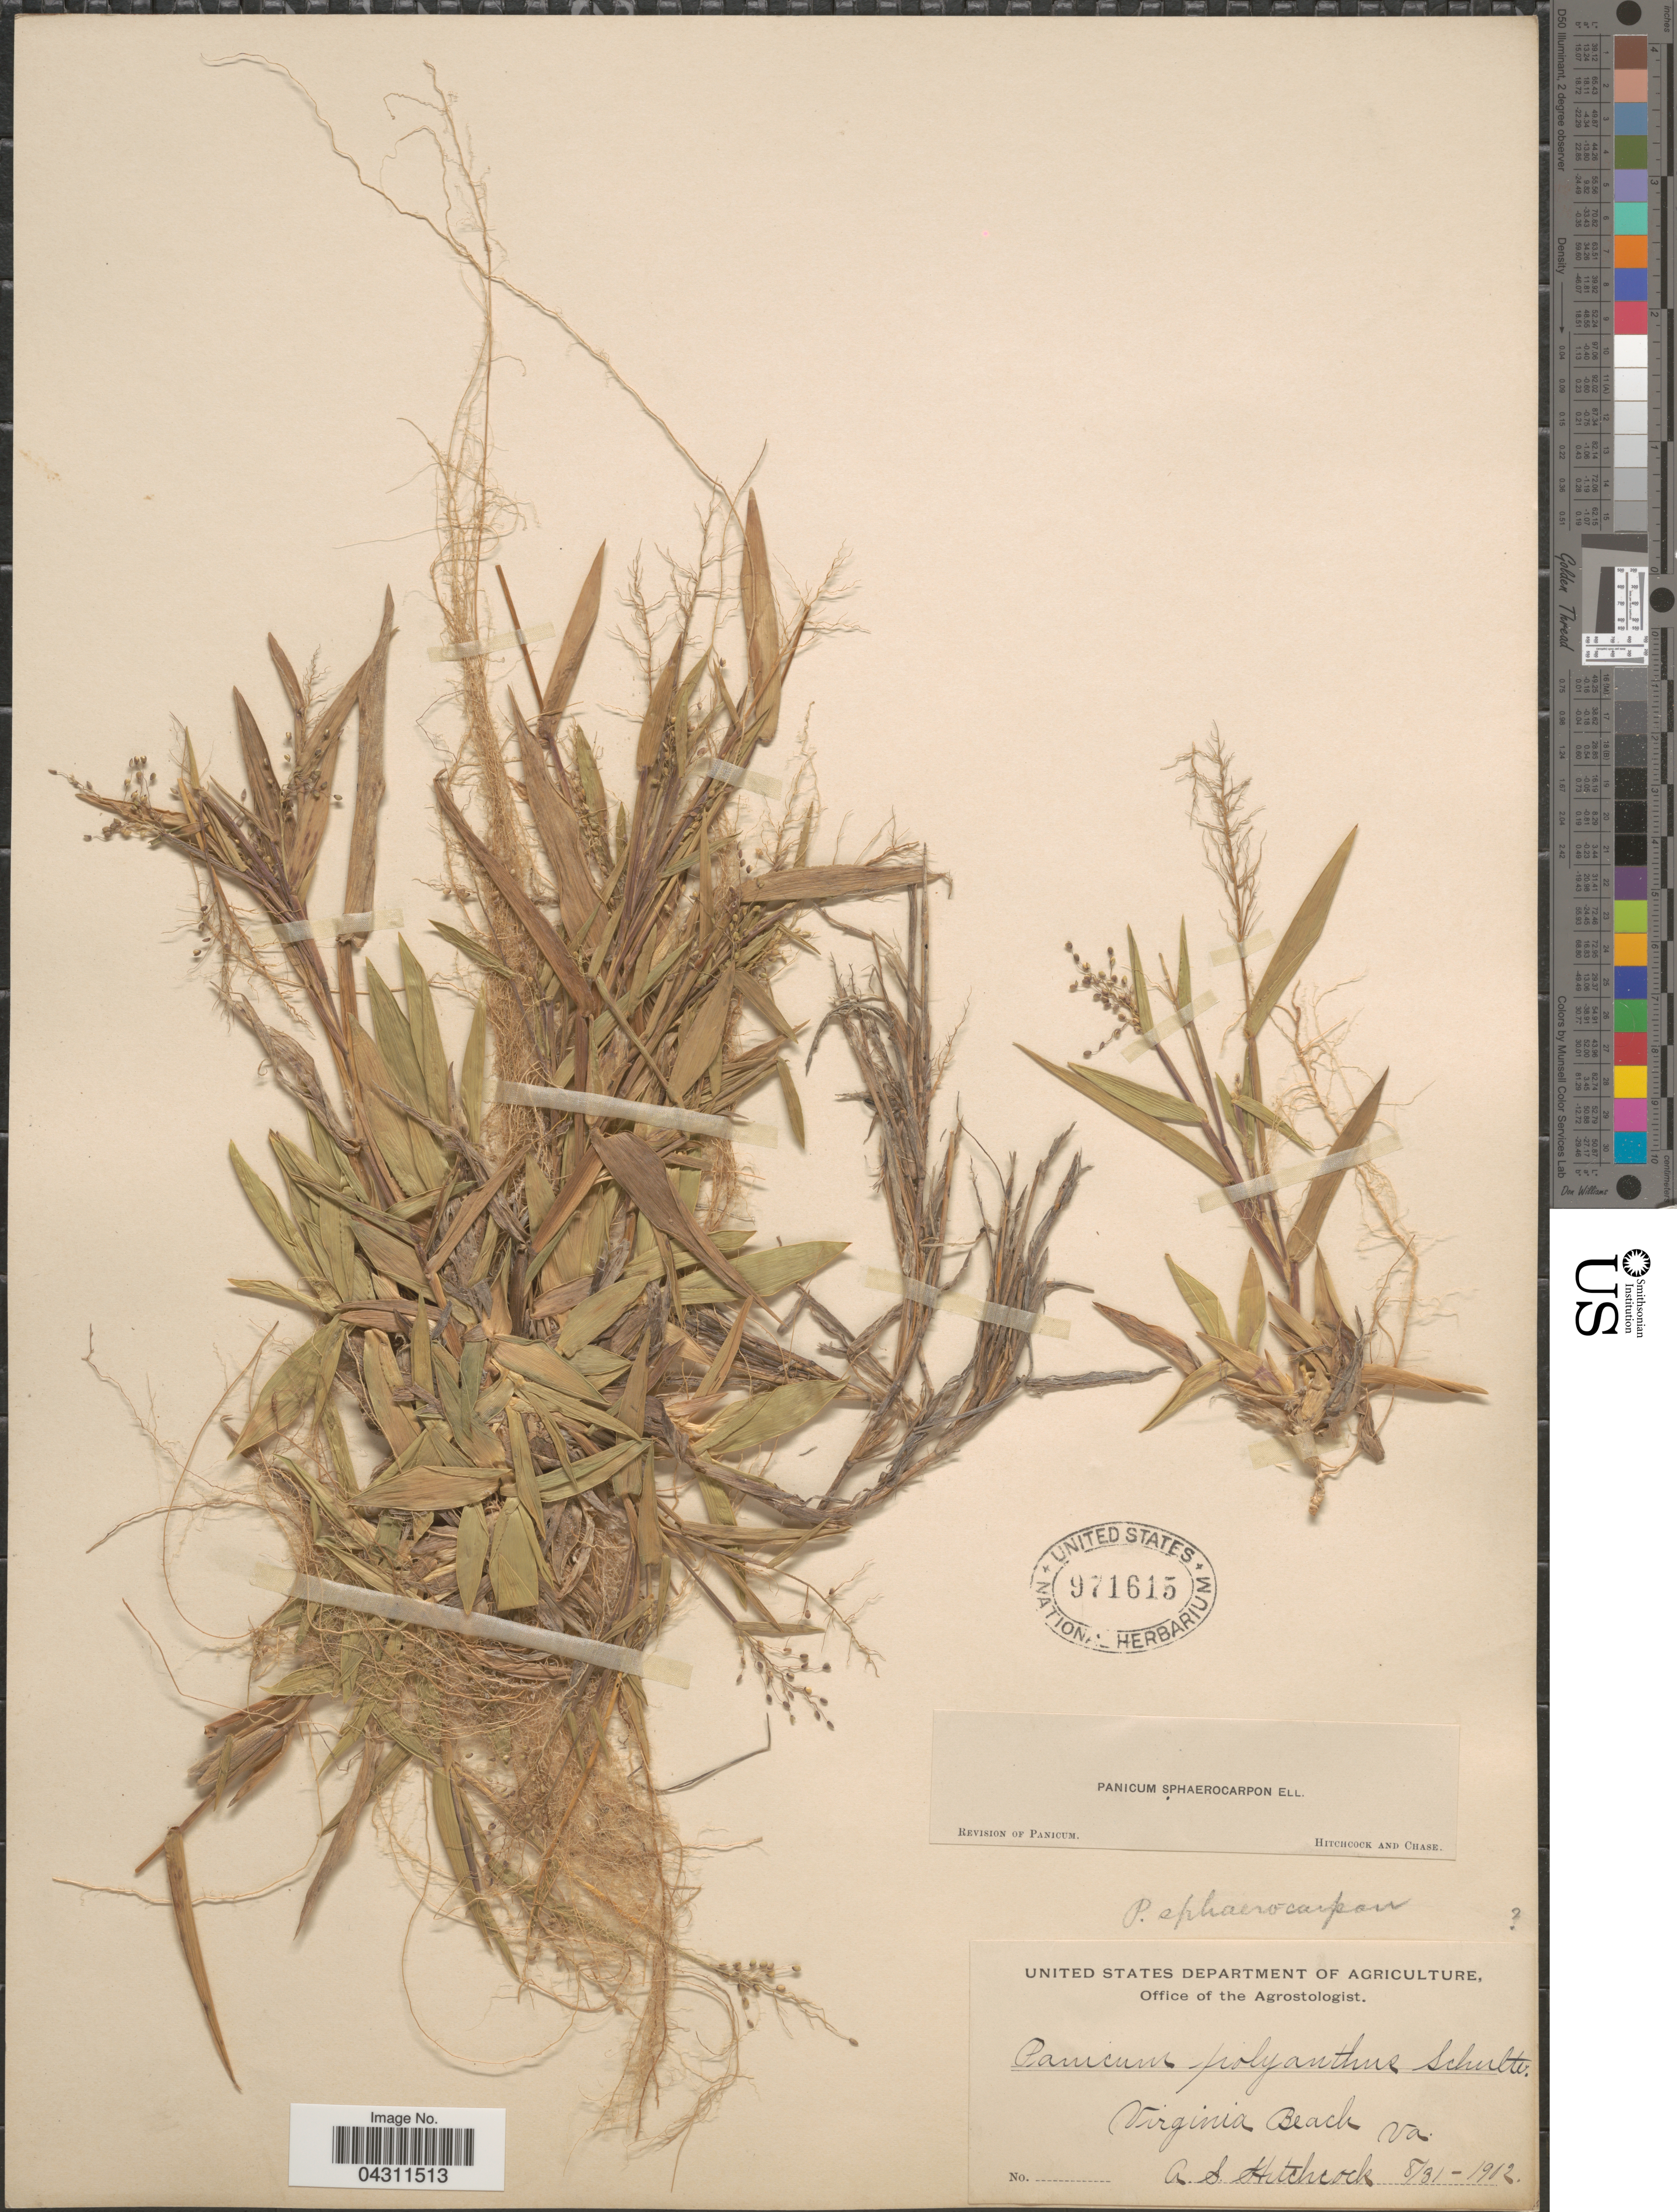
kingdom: Plantae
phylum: Tracheophyta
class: Liliopsida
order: Poales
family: Poaceae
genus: Dichanthelium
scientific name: Dichanthelium sphaerocarpon var. sphaerocarpon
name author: (Elliott) Gould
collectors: A. S. Hitchcock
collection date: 1912-08-31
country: United States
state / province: Virginia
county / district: City of Virginia Beach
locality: Virginia Beach.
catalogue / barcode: US 971615